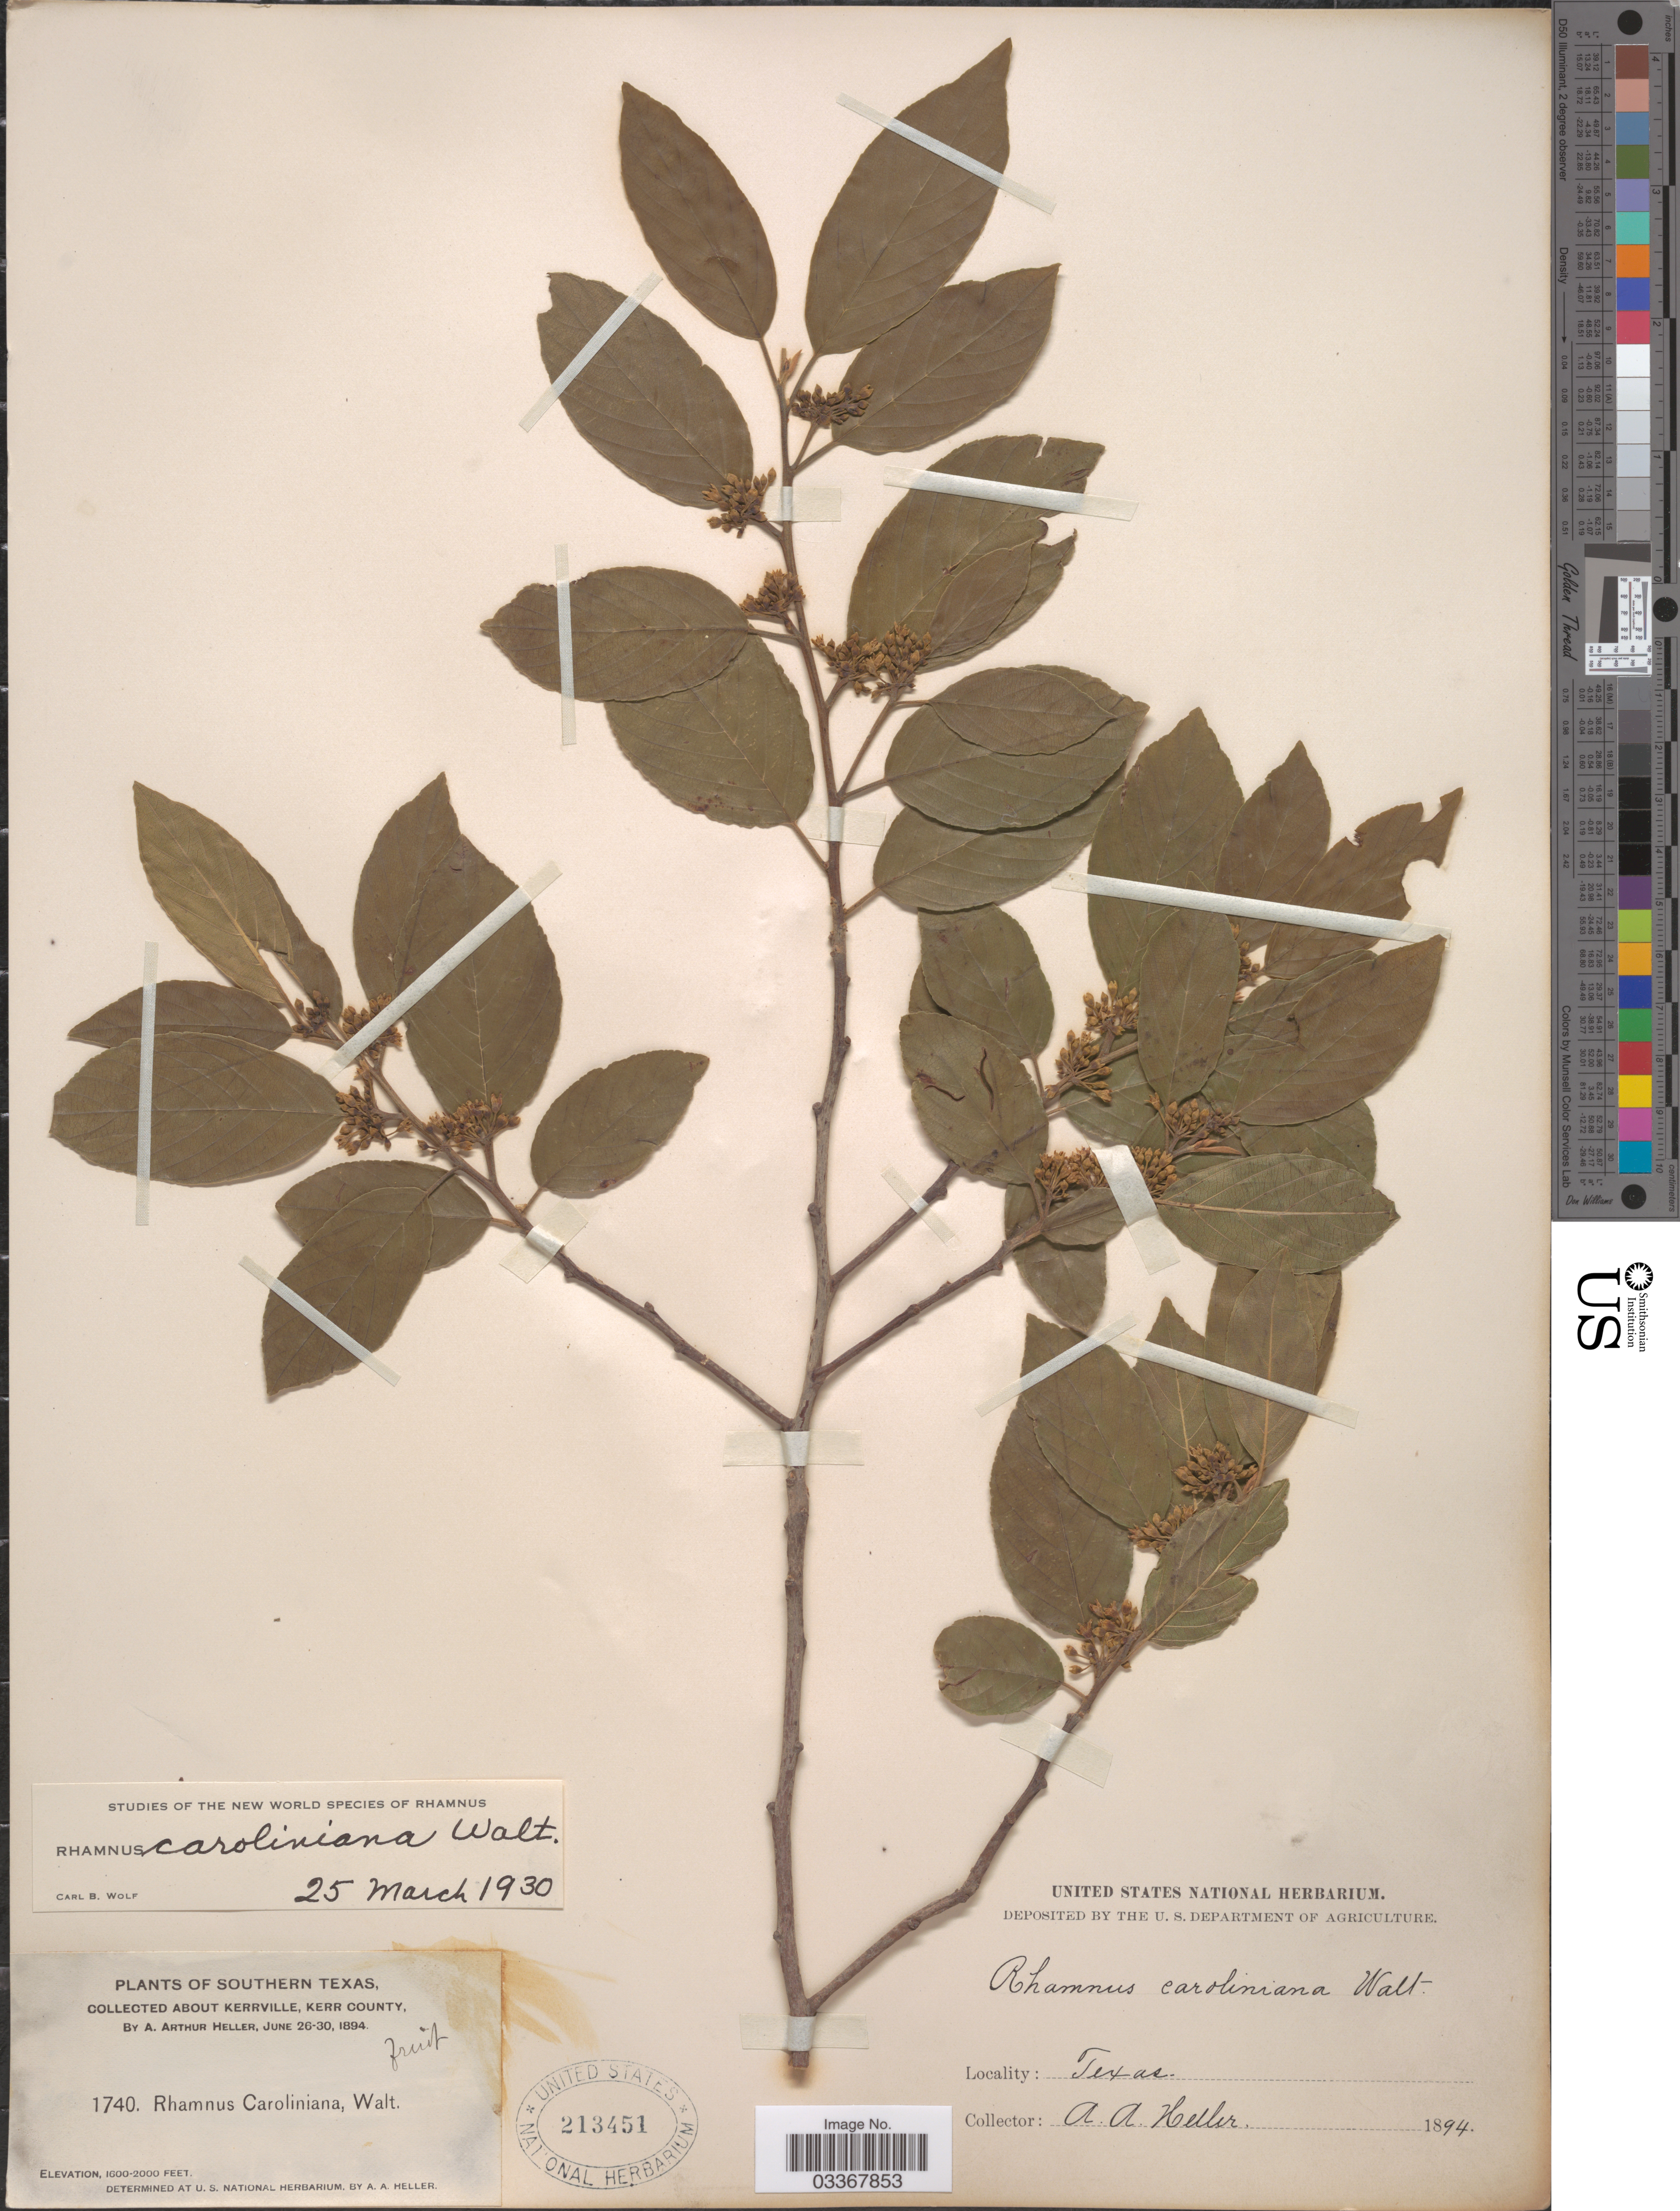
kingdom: Plantae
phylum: Tracheophyta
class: Magnoliopsida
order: Rosales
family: Rhamnaceae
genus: Frangula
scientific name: Frangula caroliniana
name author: (Walter) A. Gray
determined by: Strong, Mark T., (BOT), Smithsonian Institution - National Museum of Natural History (UNITED STATES)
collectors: A. A. Heller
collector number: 1740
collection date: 1894-06-26/1894-06-30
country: United States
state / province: Texas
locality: Southern Texas, About Kerrville, Kerr County.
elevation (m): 488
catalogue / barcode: US 213451